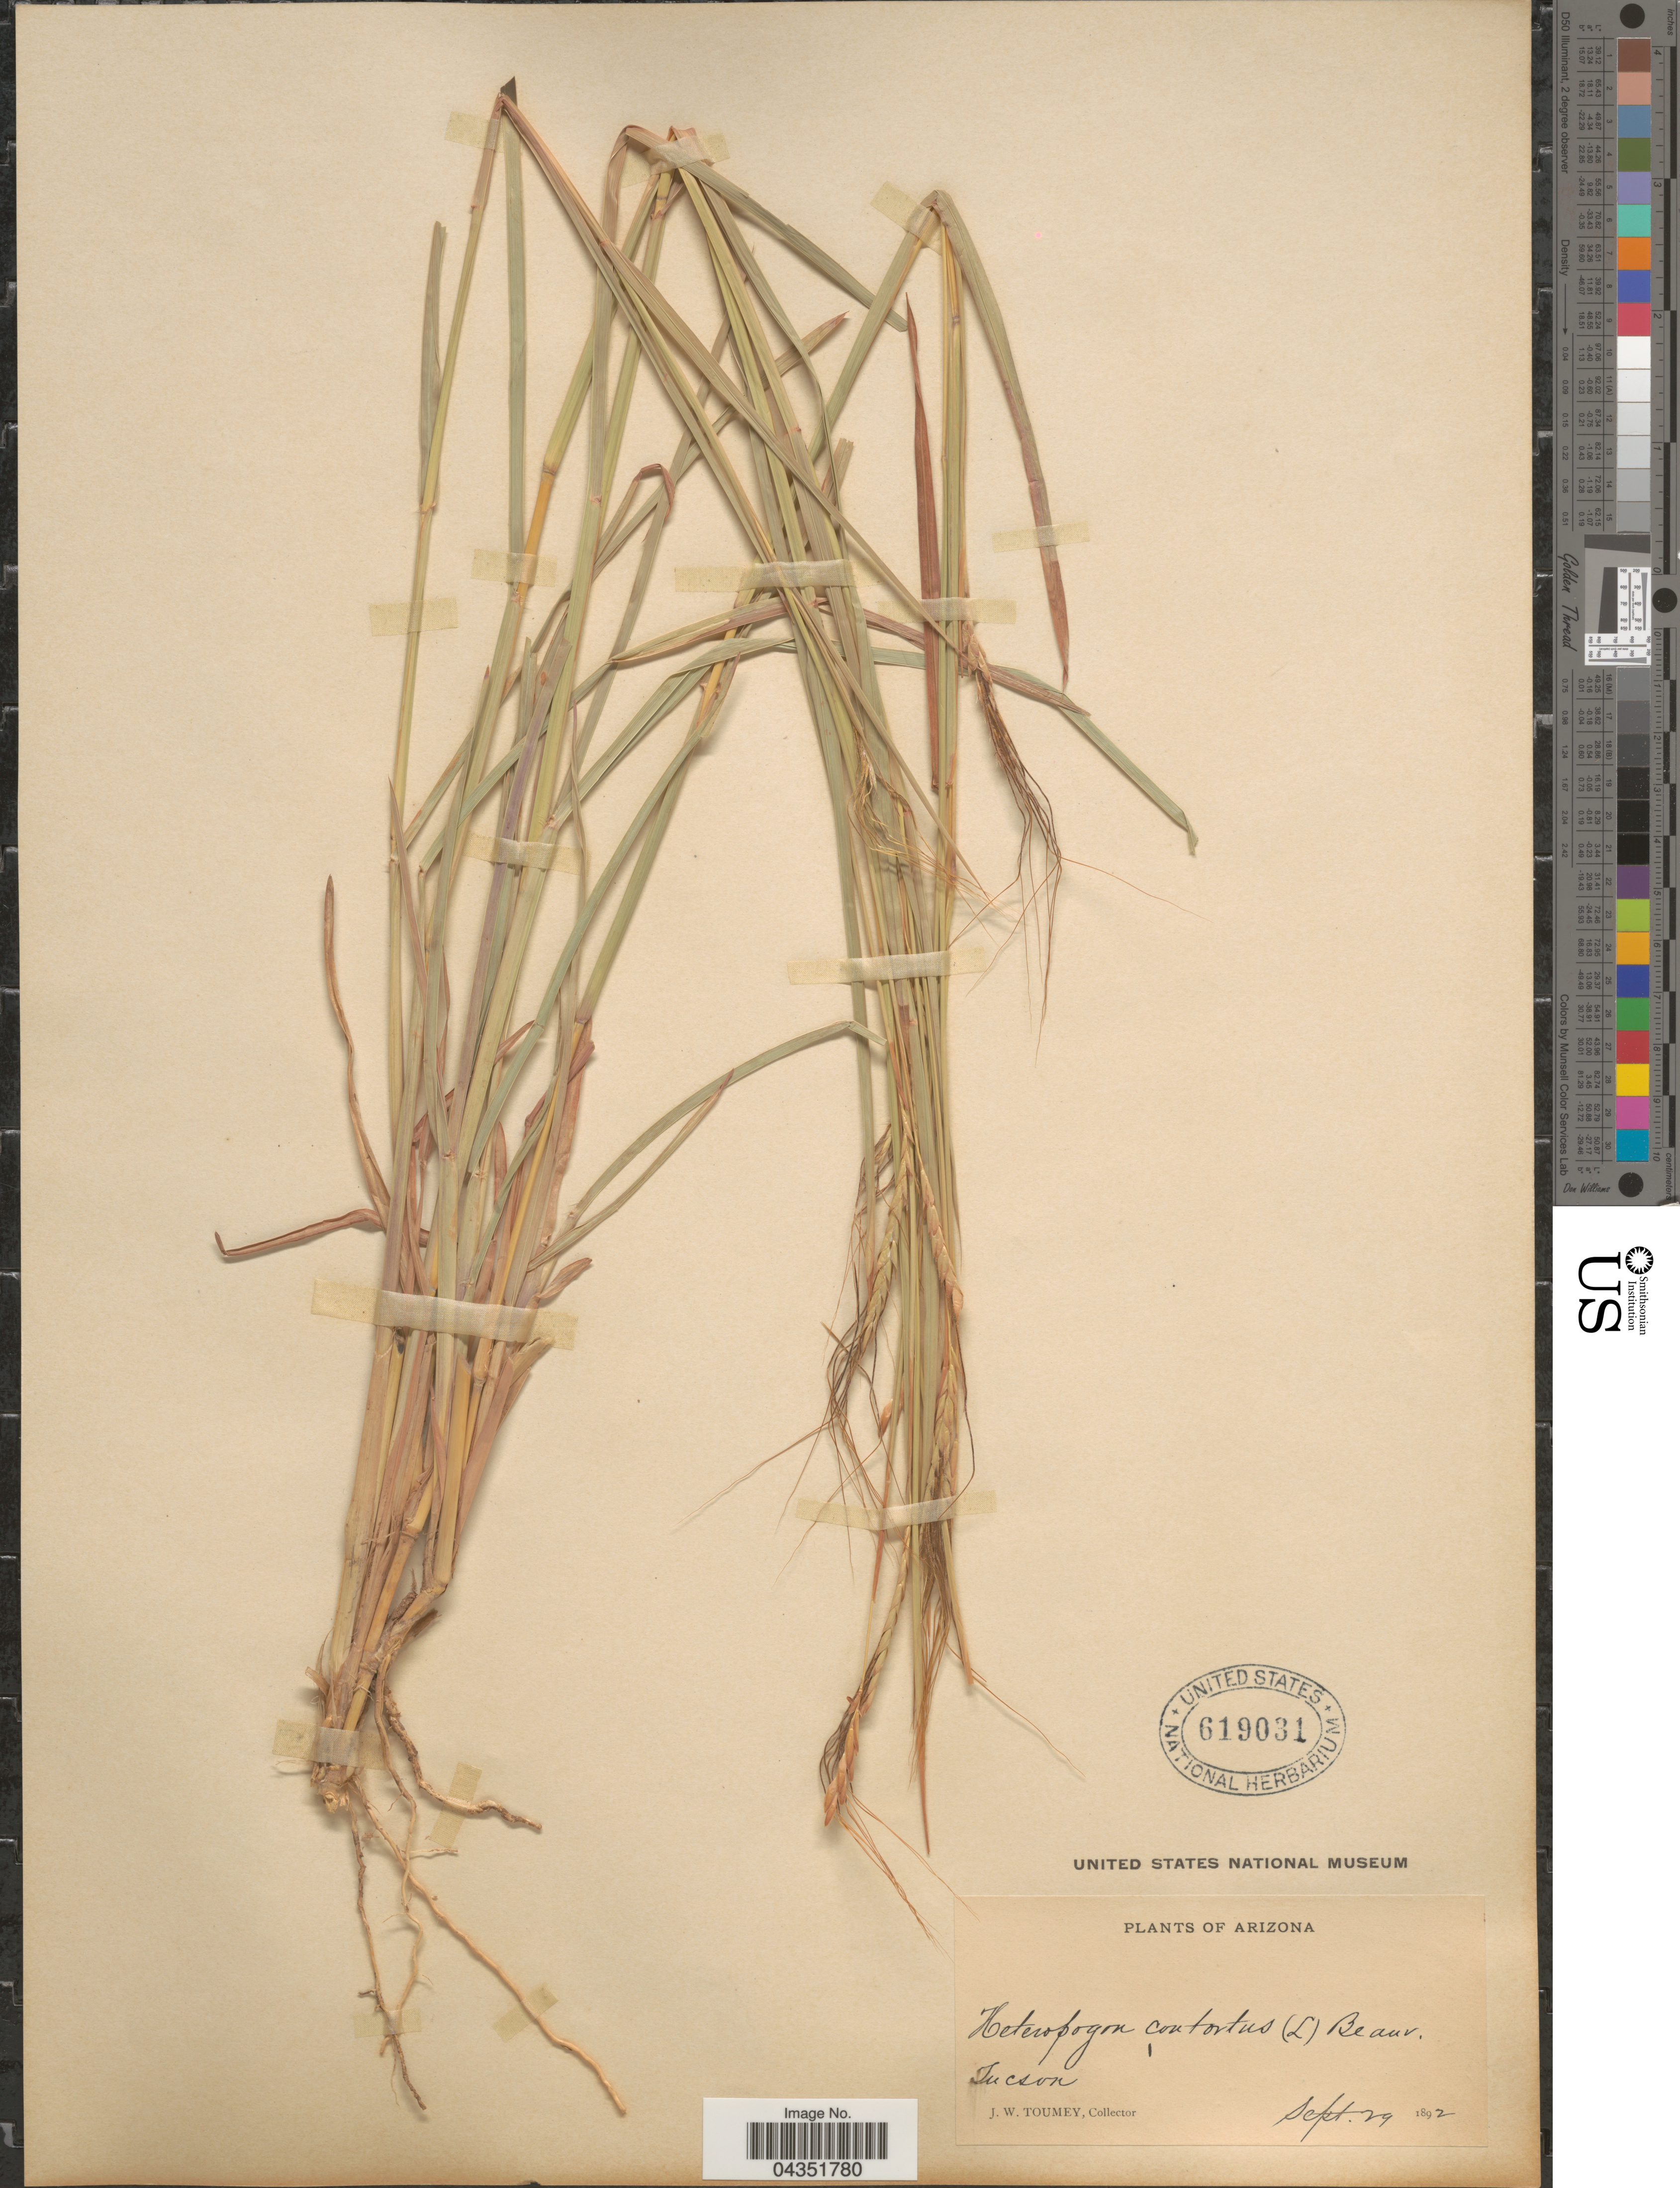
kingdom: Plantae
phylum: Tracheophyta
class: Liliopsida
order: Poales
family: Poaceae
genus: Heteropogon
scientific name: Heteropogon contortus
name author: (L.) P. Beauv. ex Roem. & Schult.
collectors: J. W. Toumey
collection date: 1892-09-29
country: United States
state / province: Arizona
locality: Tucson.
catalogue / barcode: US 619031